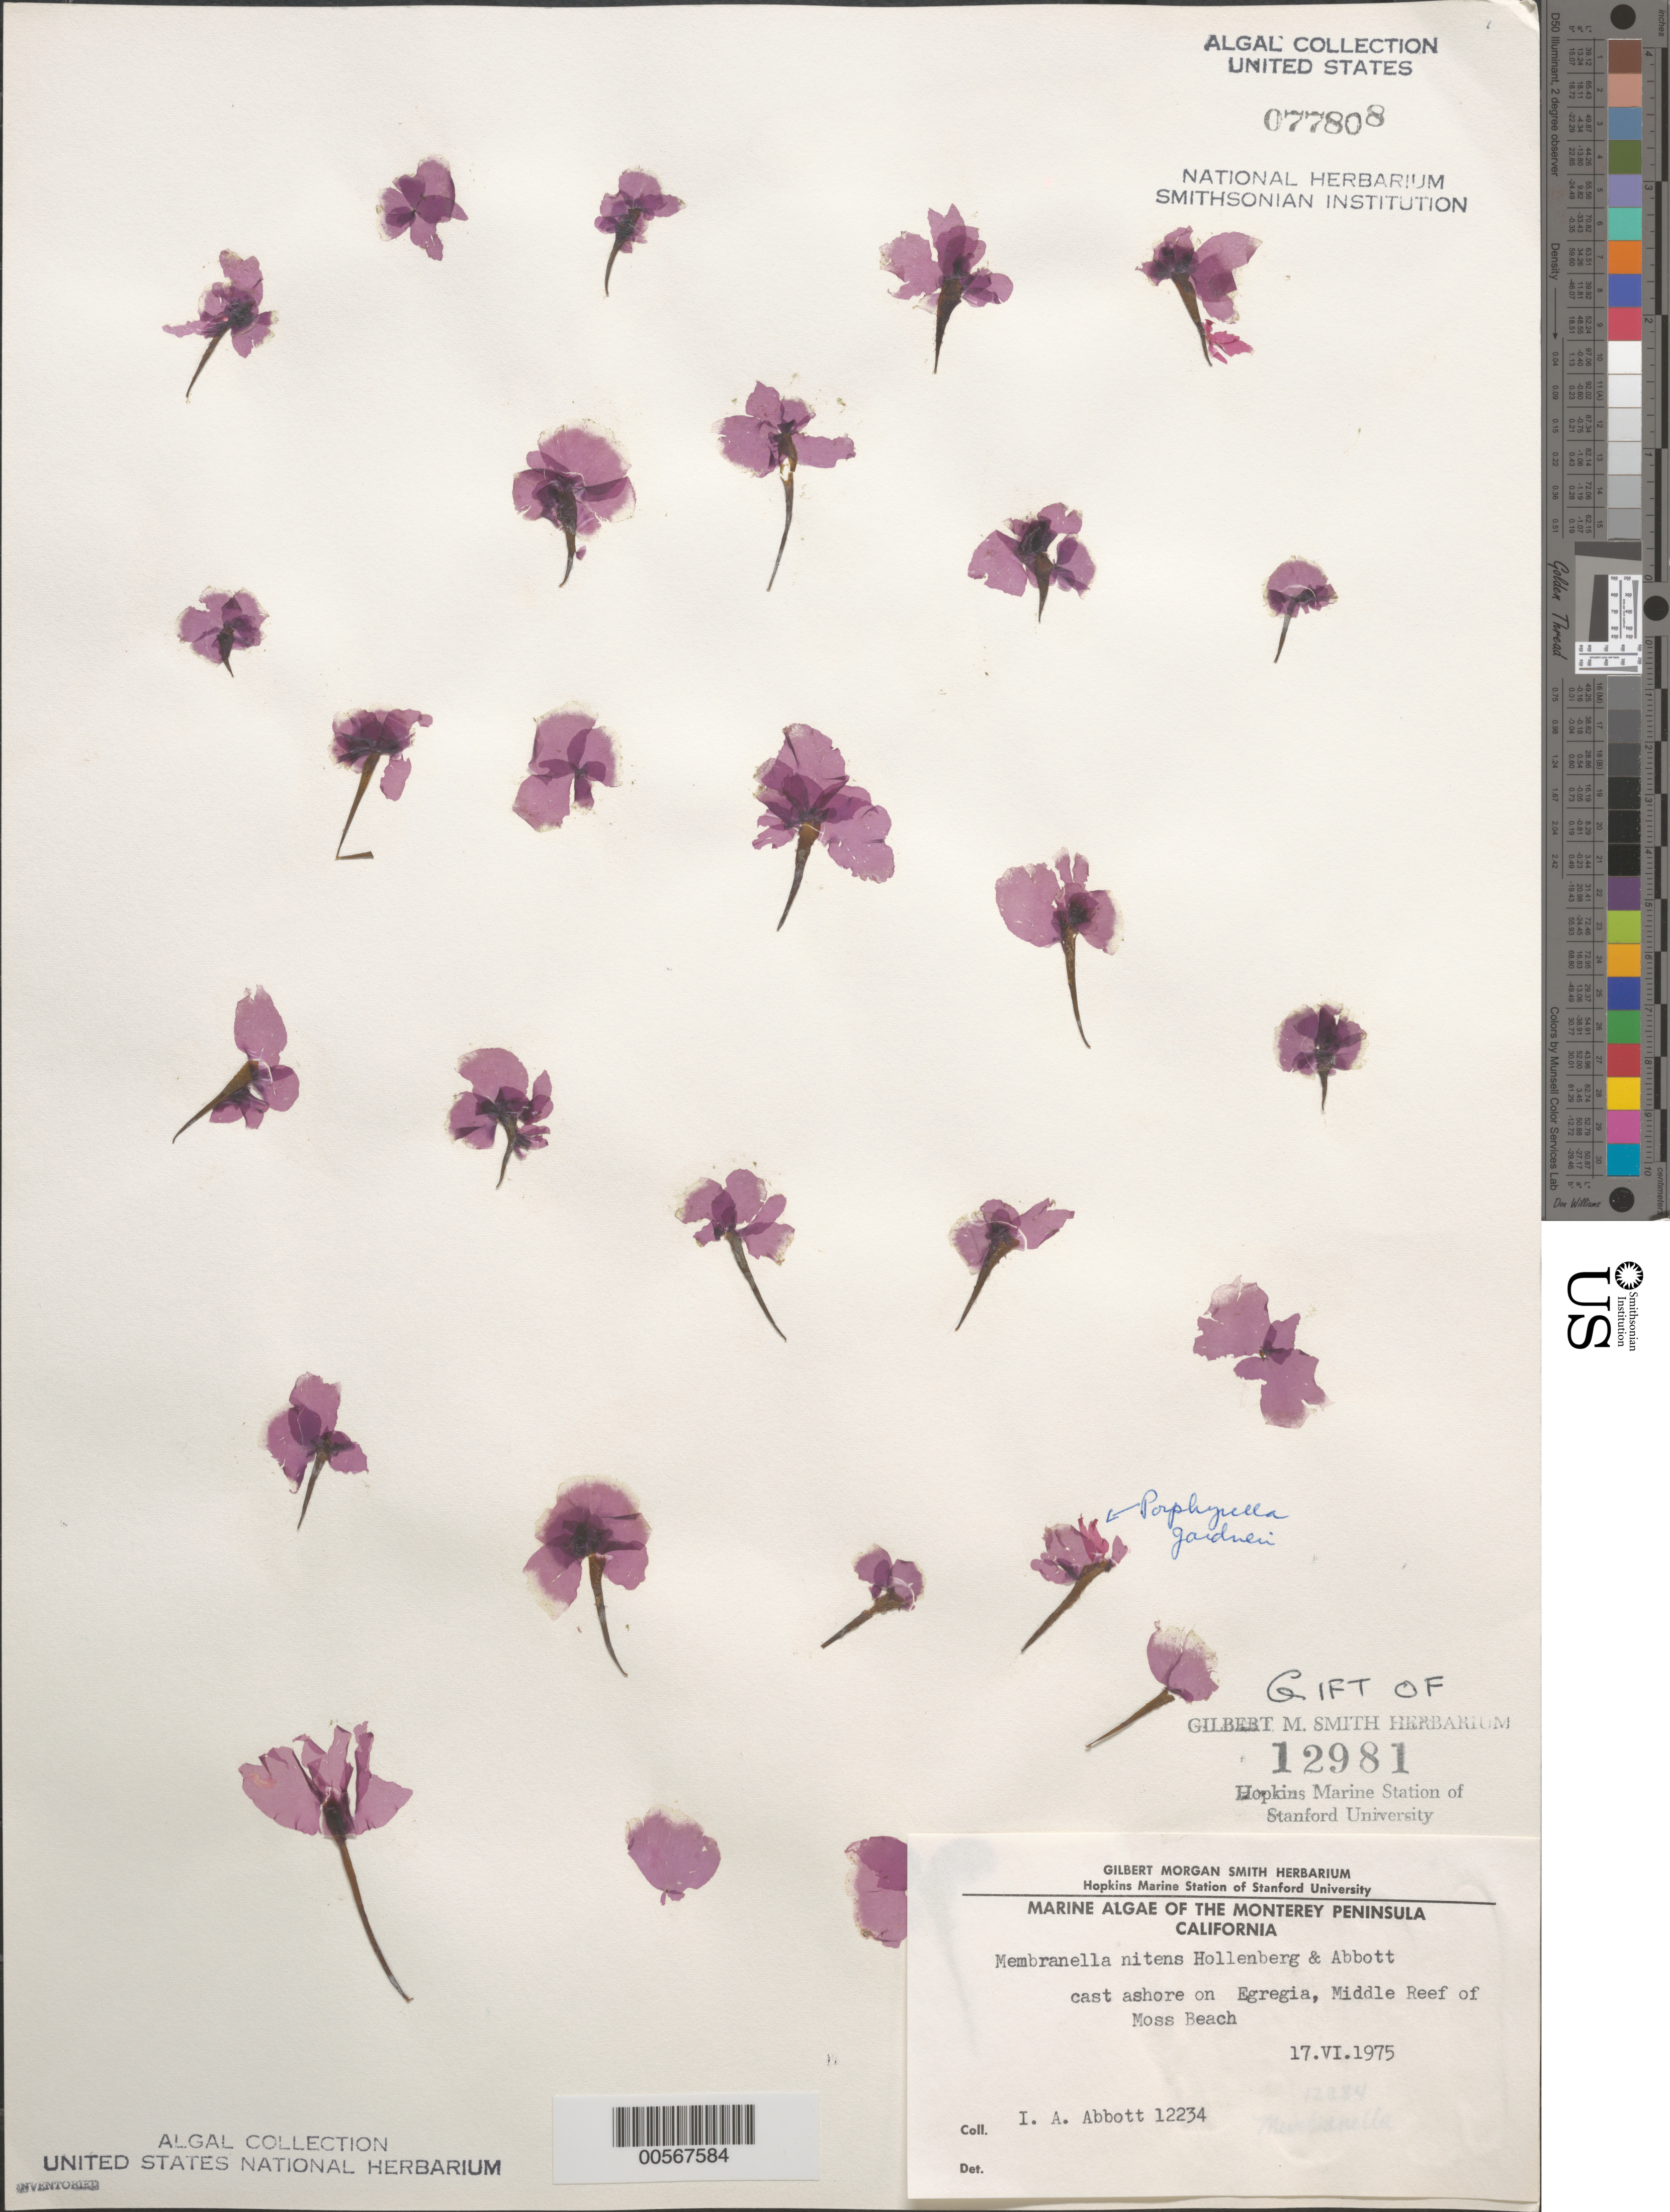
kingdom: Plantae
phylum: Rhodophyta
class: Compsopogonophyceae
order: Erythropeltidales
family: Erythrotrichiaceae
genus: Smithora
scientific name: Smithora naiadum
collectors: I. A. Abbott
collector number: IAA 12234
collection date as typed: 17 Jun 1975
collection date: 1975-06-17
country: United States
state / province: California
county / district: Monterey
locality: Middle Reef of Moss Beach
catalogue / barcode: US 77808